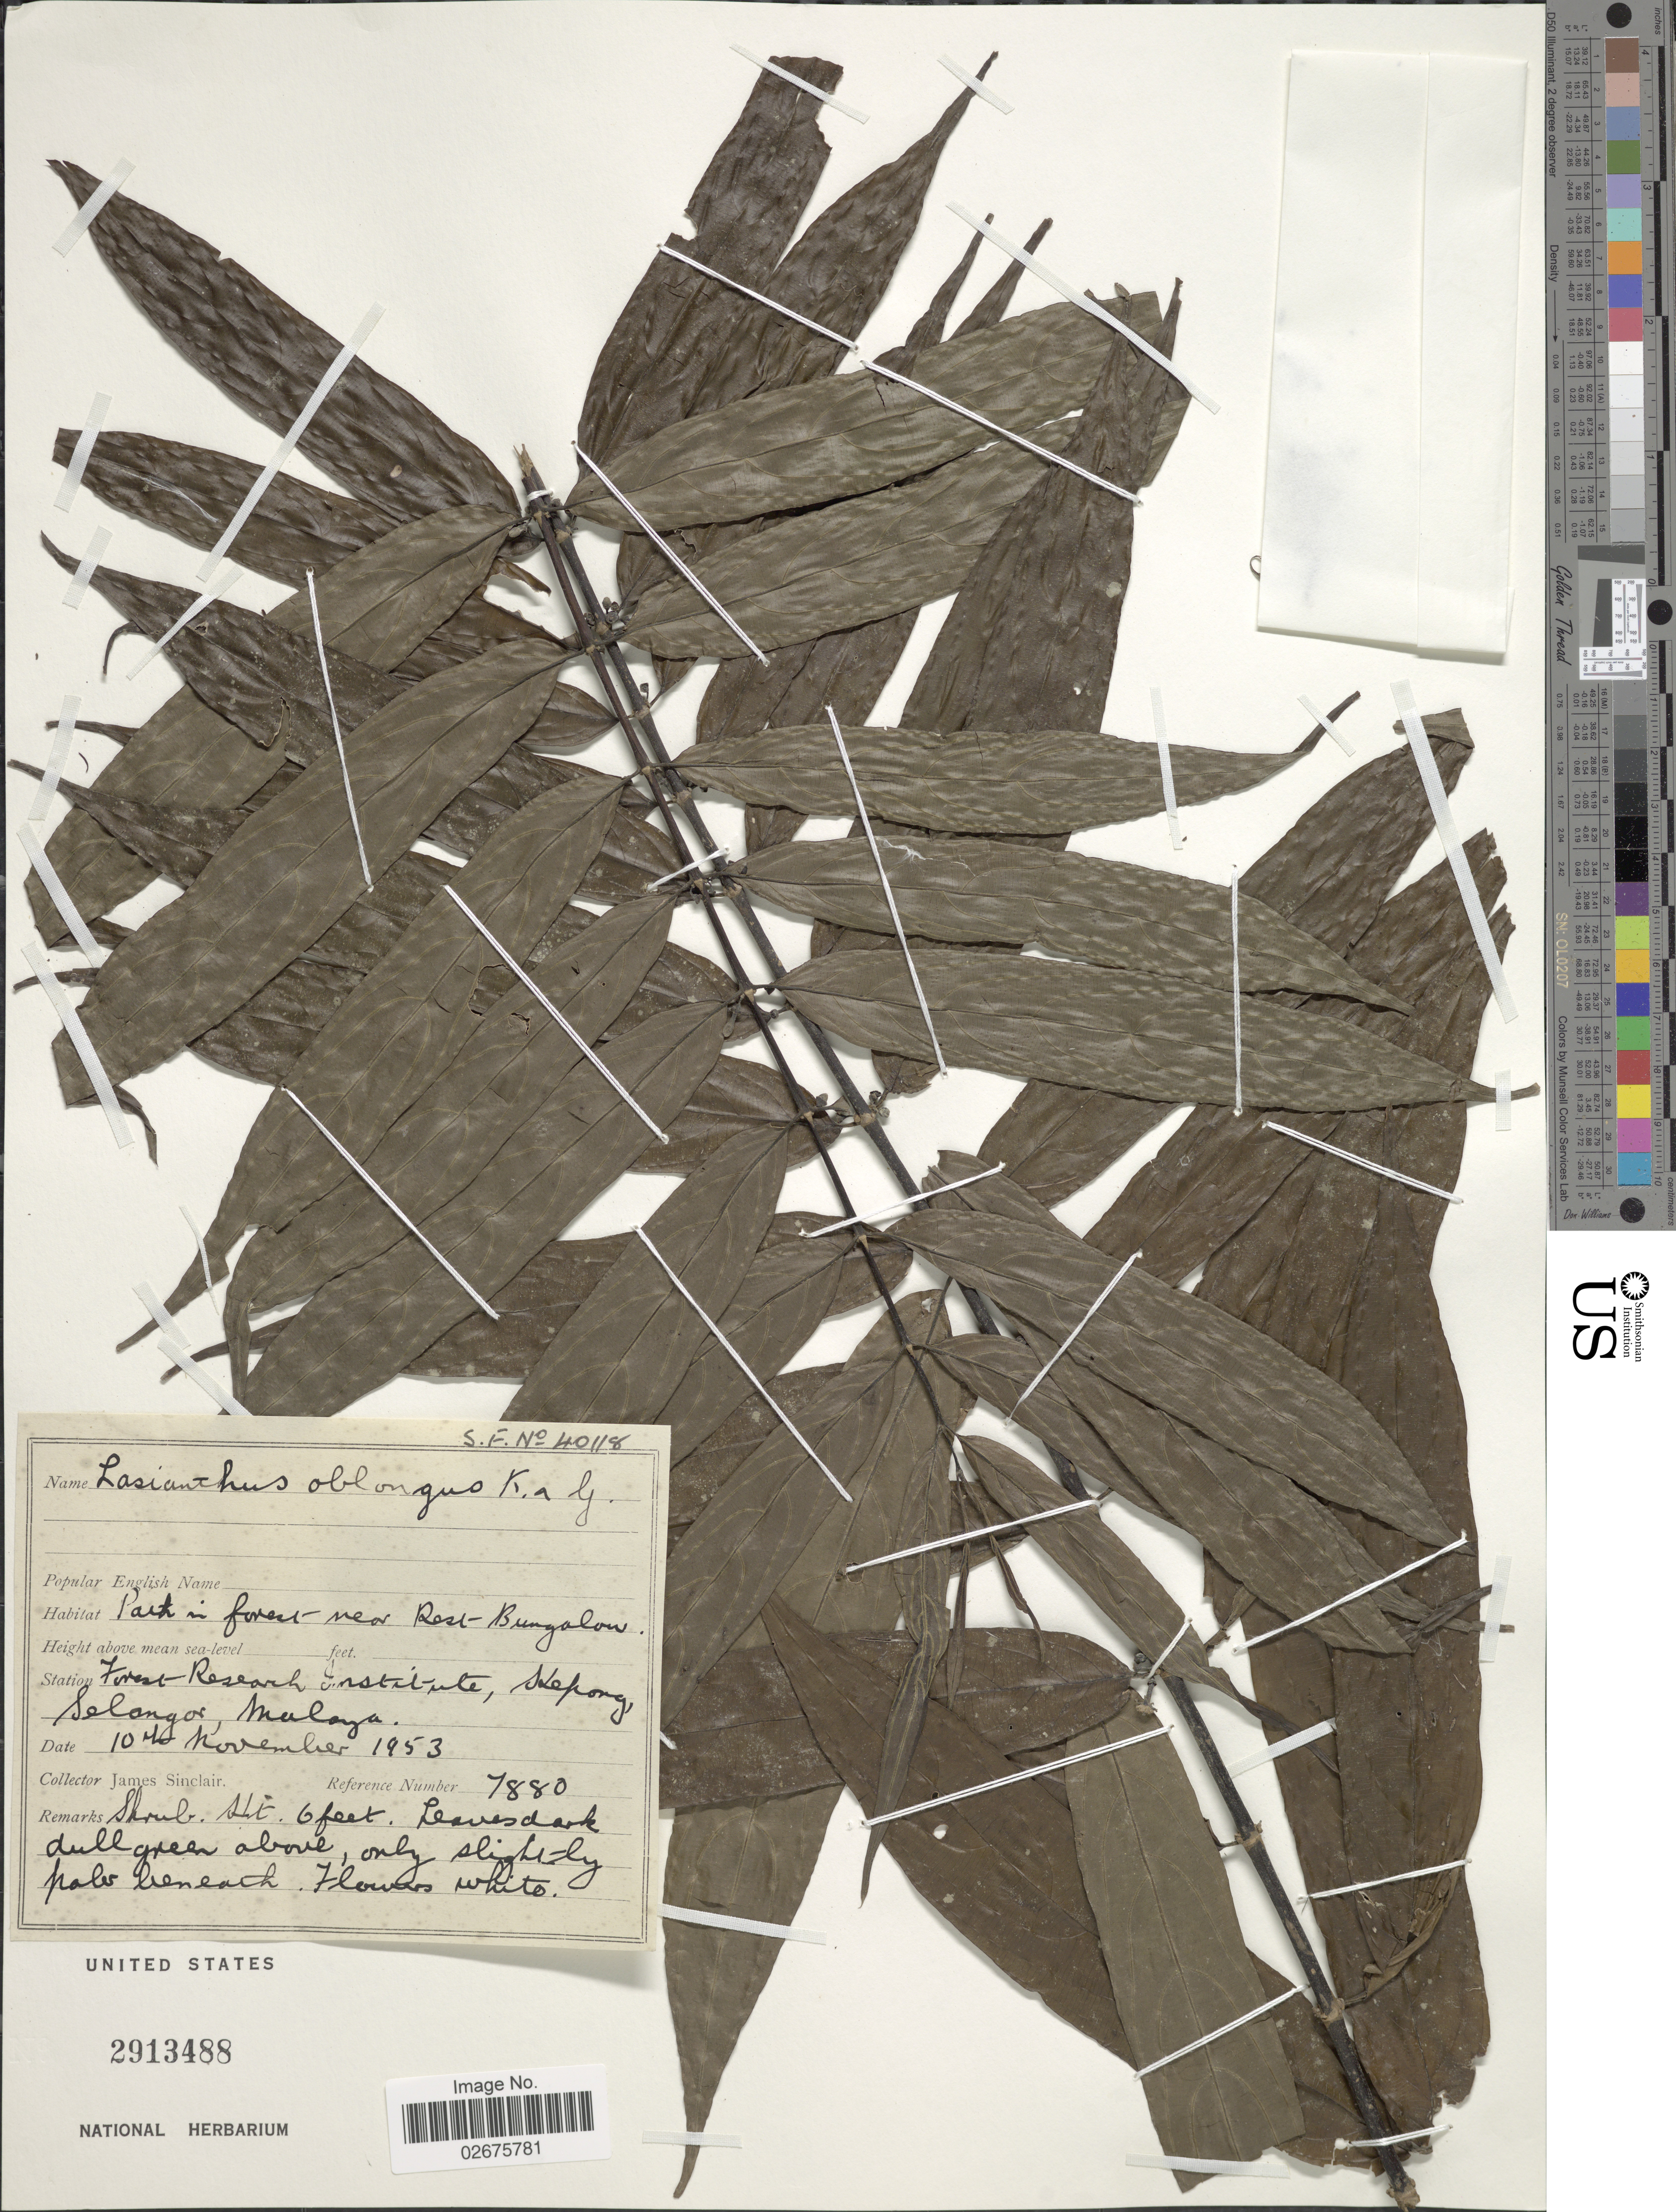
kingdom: Plantae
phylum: Tracheophyta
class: Magnoliopsida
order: Gentianales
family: Rubiaceae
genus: Lasianthus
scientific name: Lasianthus oblongus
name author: King & Gamble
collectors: J. Sinclair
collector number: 7880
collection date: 1953-11-10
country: Malaysia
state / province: Selangor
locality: Forest Research Institute, Kepong, Selangor, Malaya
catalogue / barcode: US 2913488